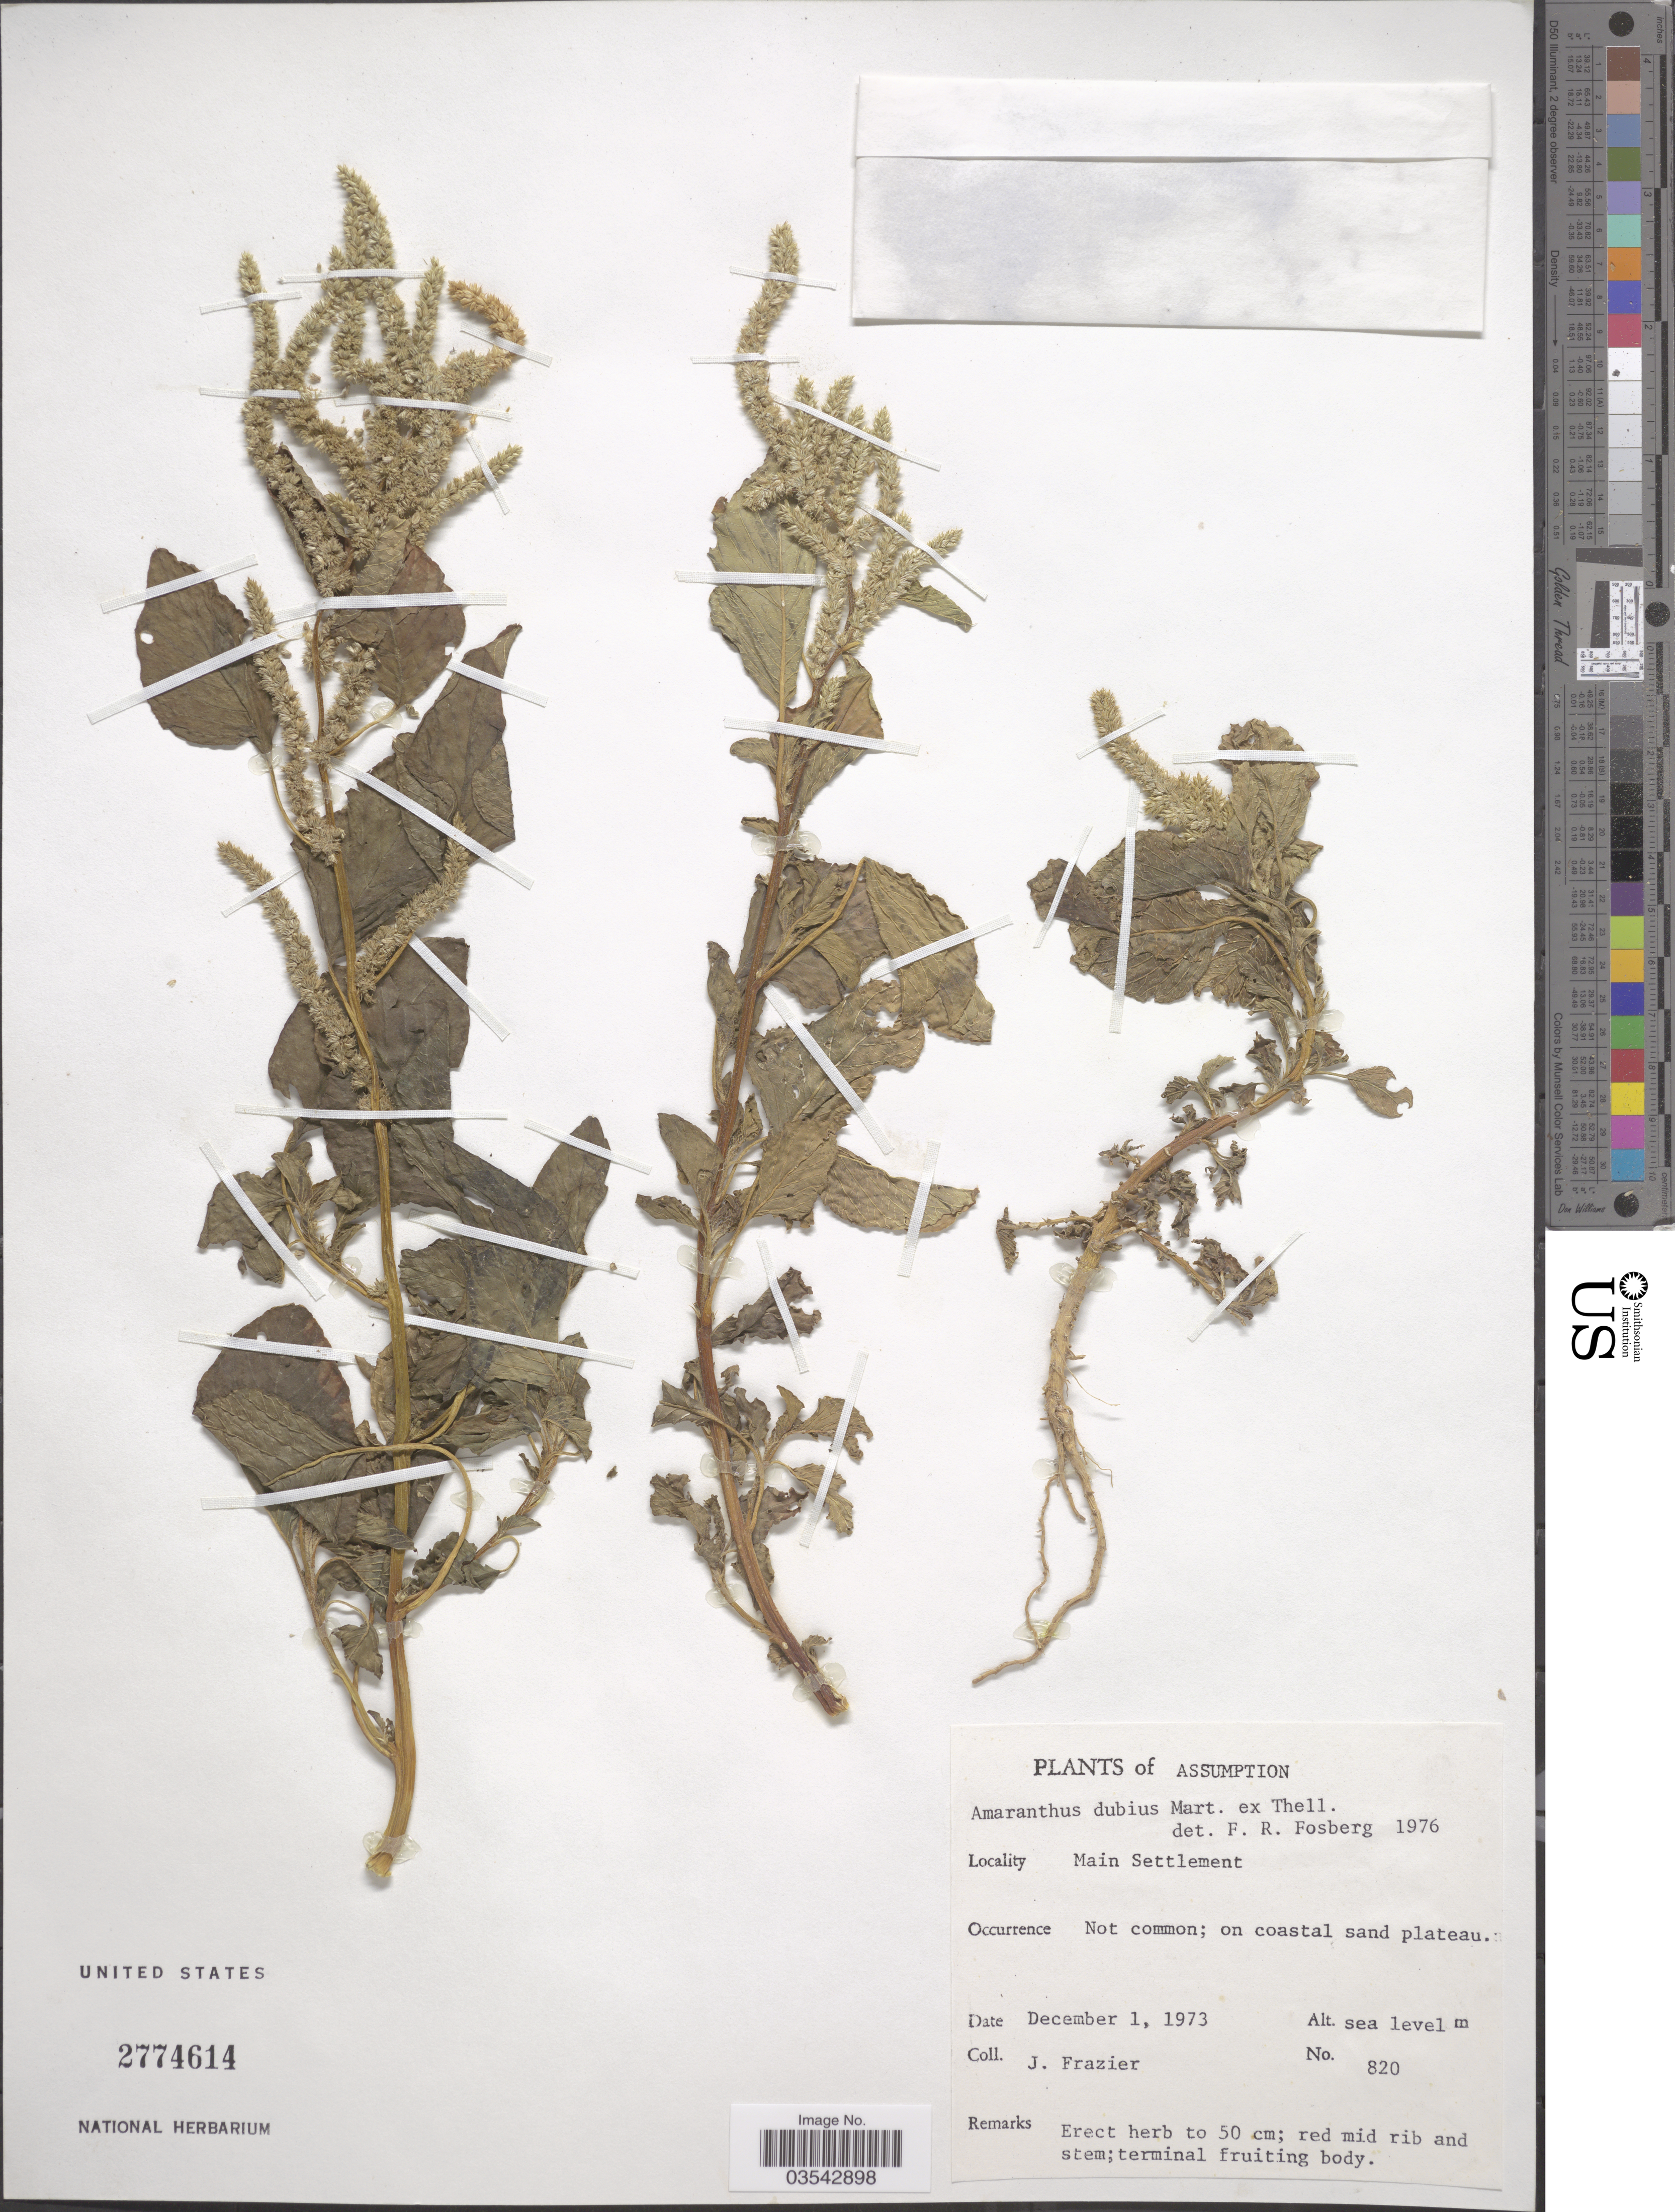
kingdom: Plantae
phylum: Tracheophyta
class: Magnoliopsida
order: Caryophyllales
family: Amaranthaceae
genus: Amaranthus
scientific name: Amaranthus dubius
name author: Mart. ex Thell.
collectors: J. Frazier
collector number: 820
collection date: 1973-12-01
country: Seychelles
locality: Assumption. Main Settlement.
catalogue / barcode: US 2774614